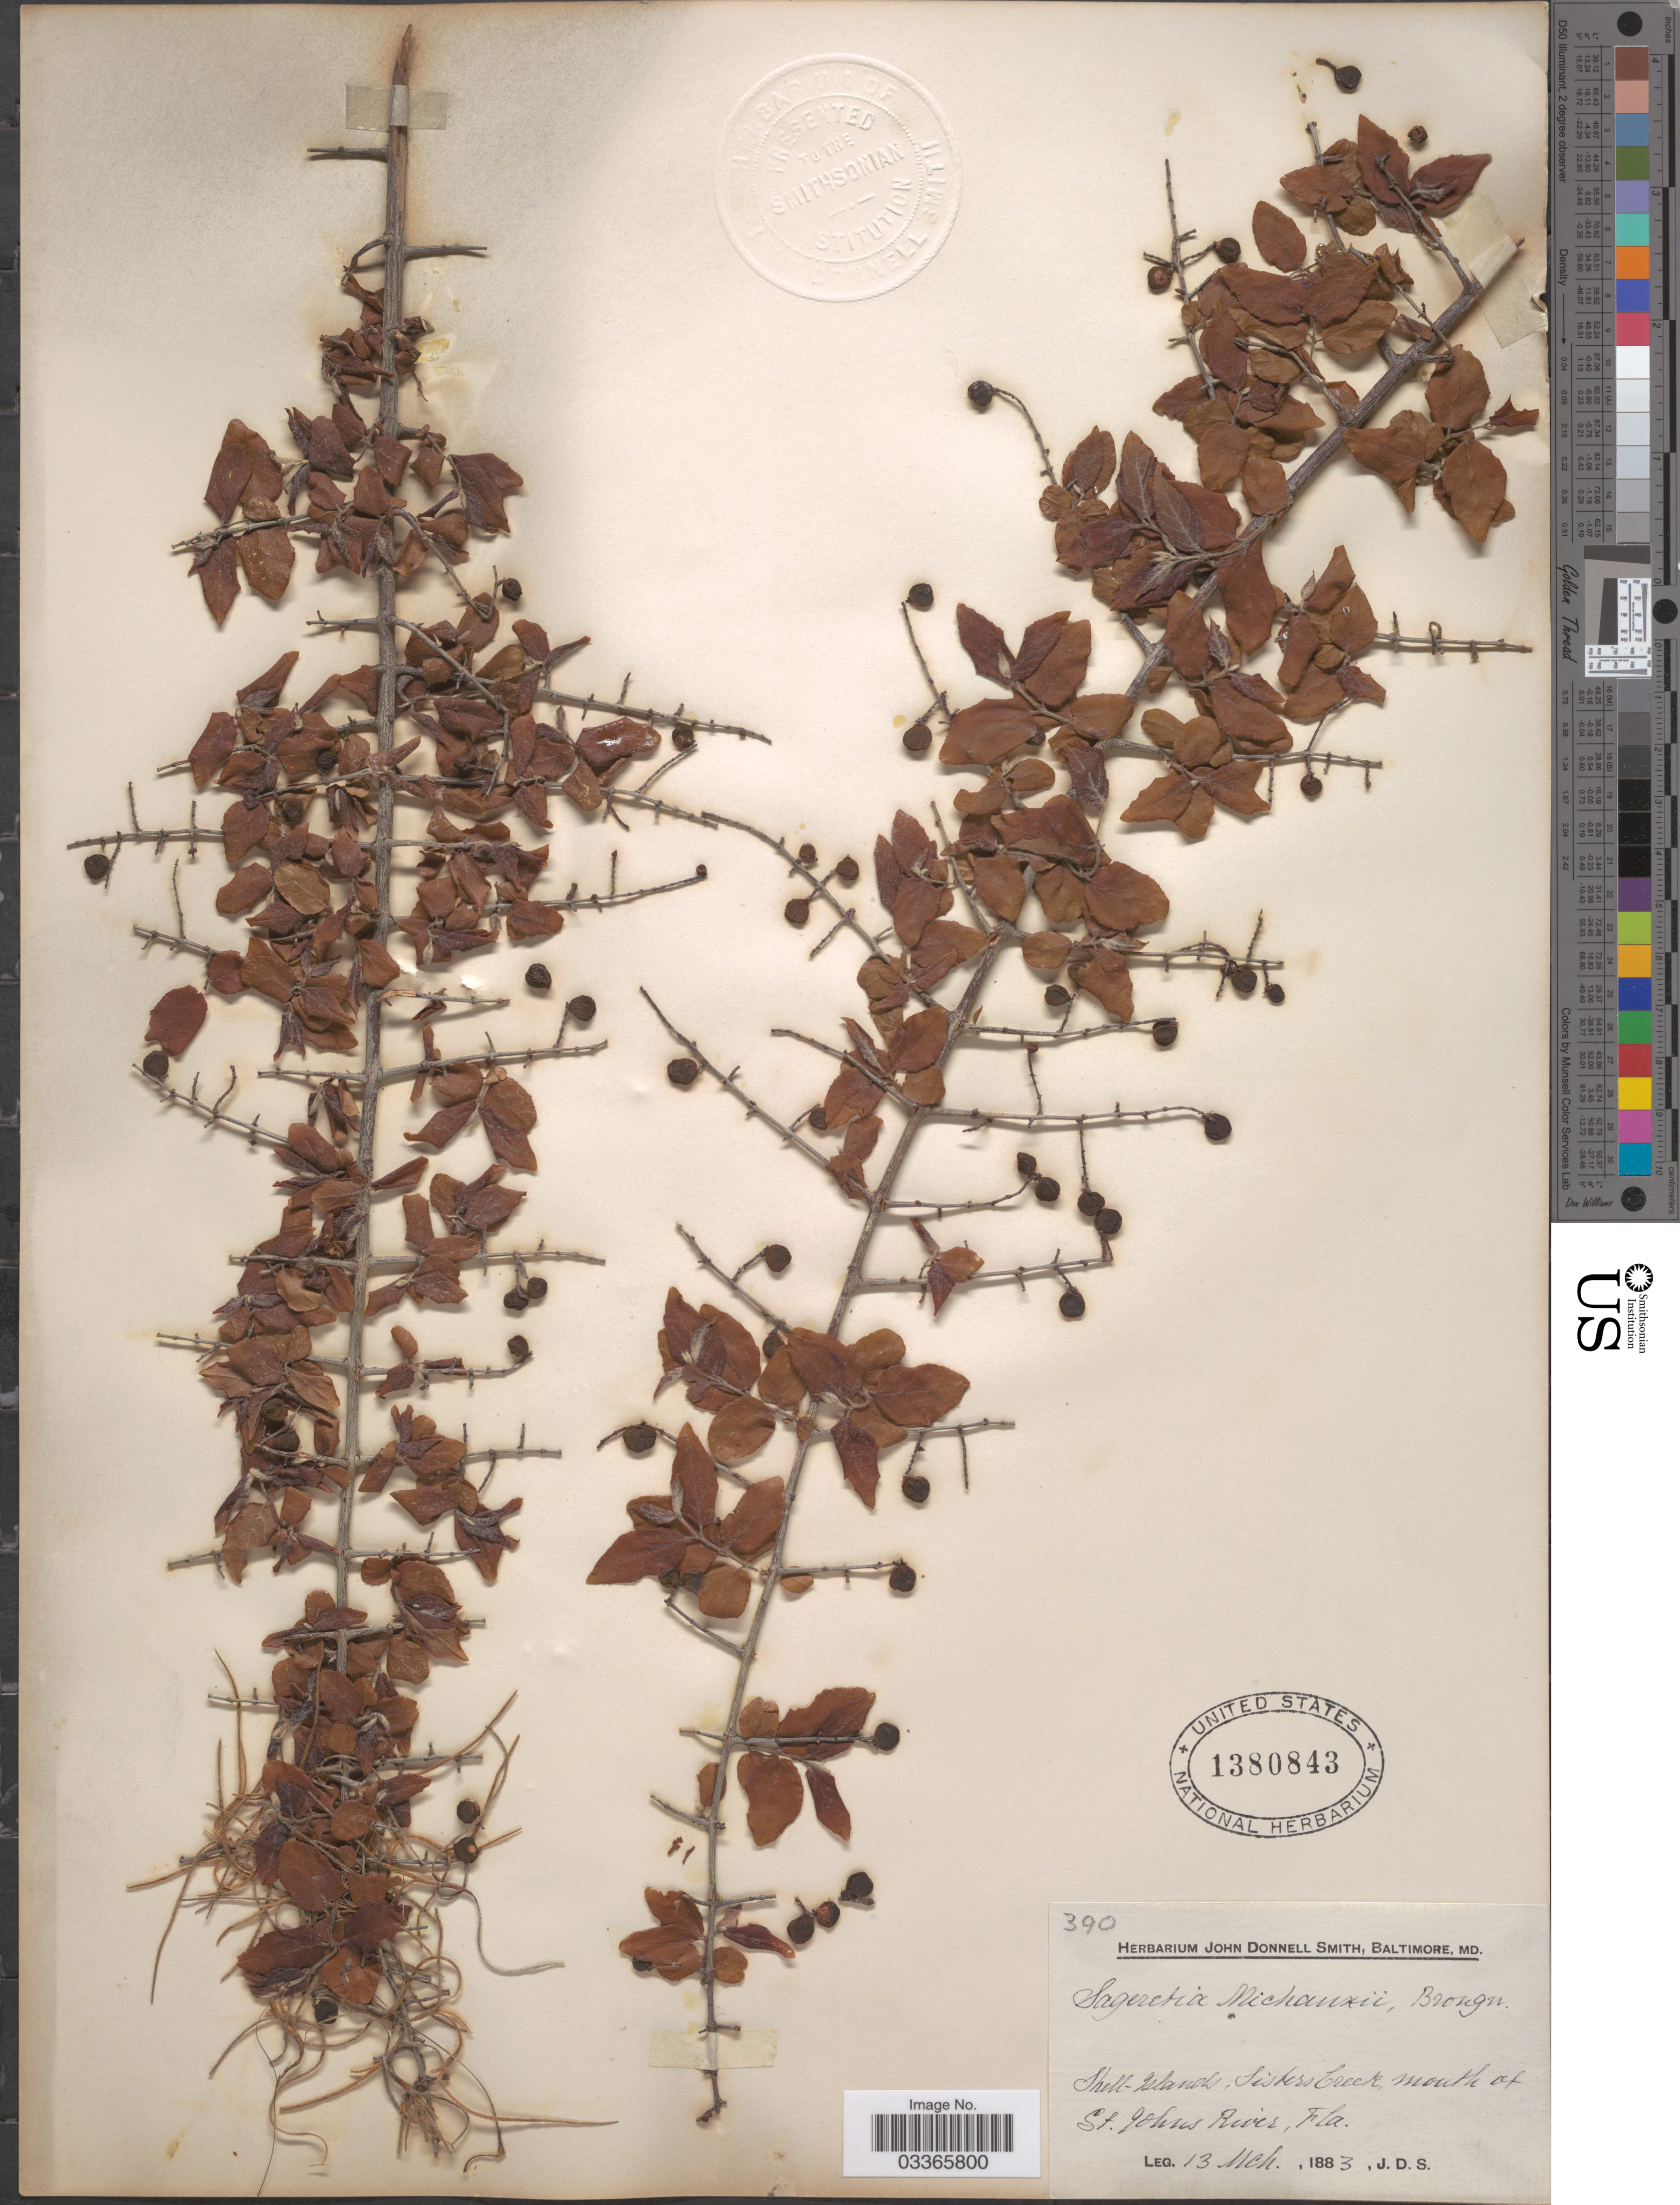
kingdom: Plantae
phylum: Tracheophyta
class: Magnoliopsida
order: Rosales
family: Rhamnaceae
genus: Sageretia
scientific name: Sageretia minutiflora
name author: (Michx.) Trel.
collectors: J. Donnell Smith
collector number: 390?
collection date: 1883-03-13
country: United States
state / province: Florida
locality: Shell-Island. Sisters Creek, mouth of St. Johns River.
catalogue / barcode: US 1380843